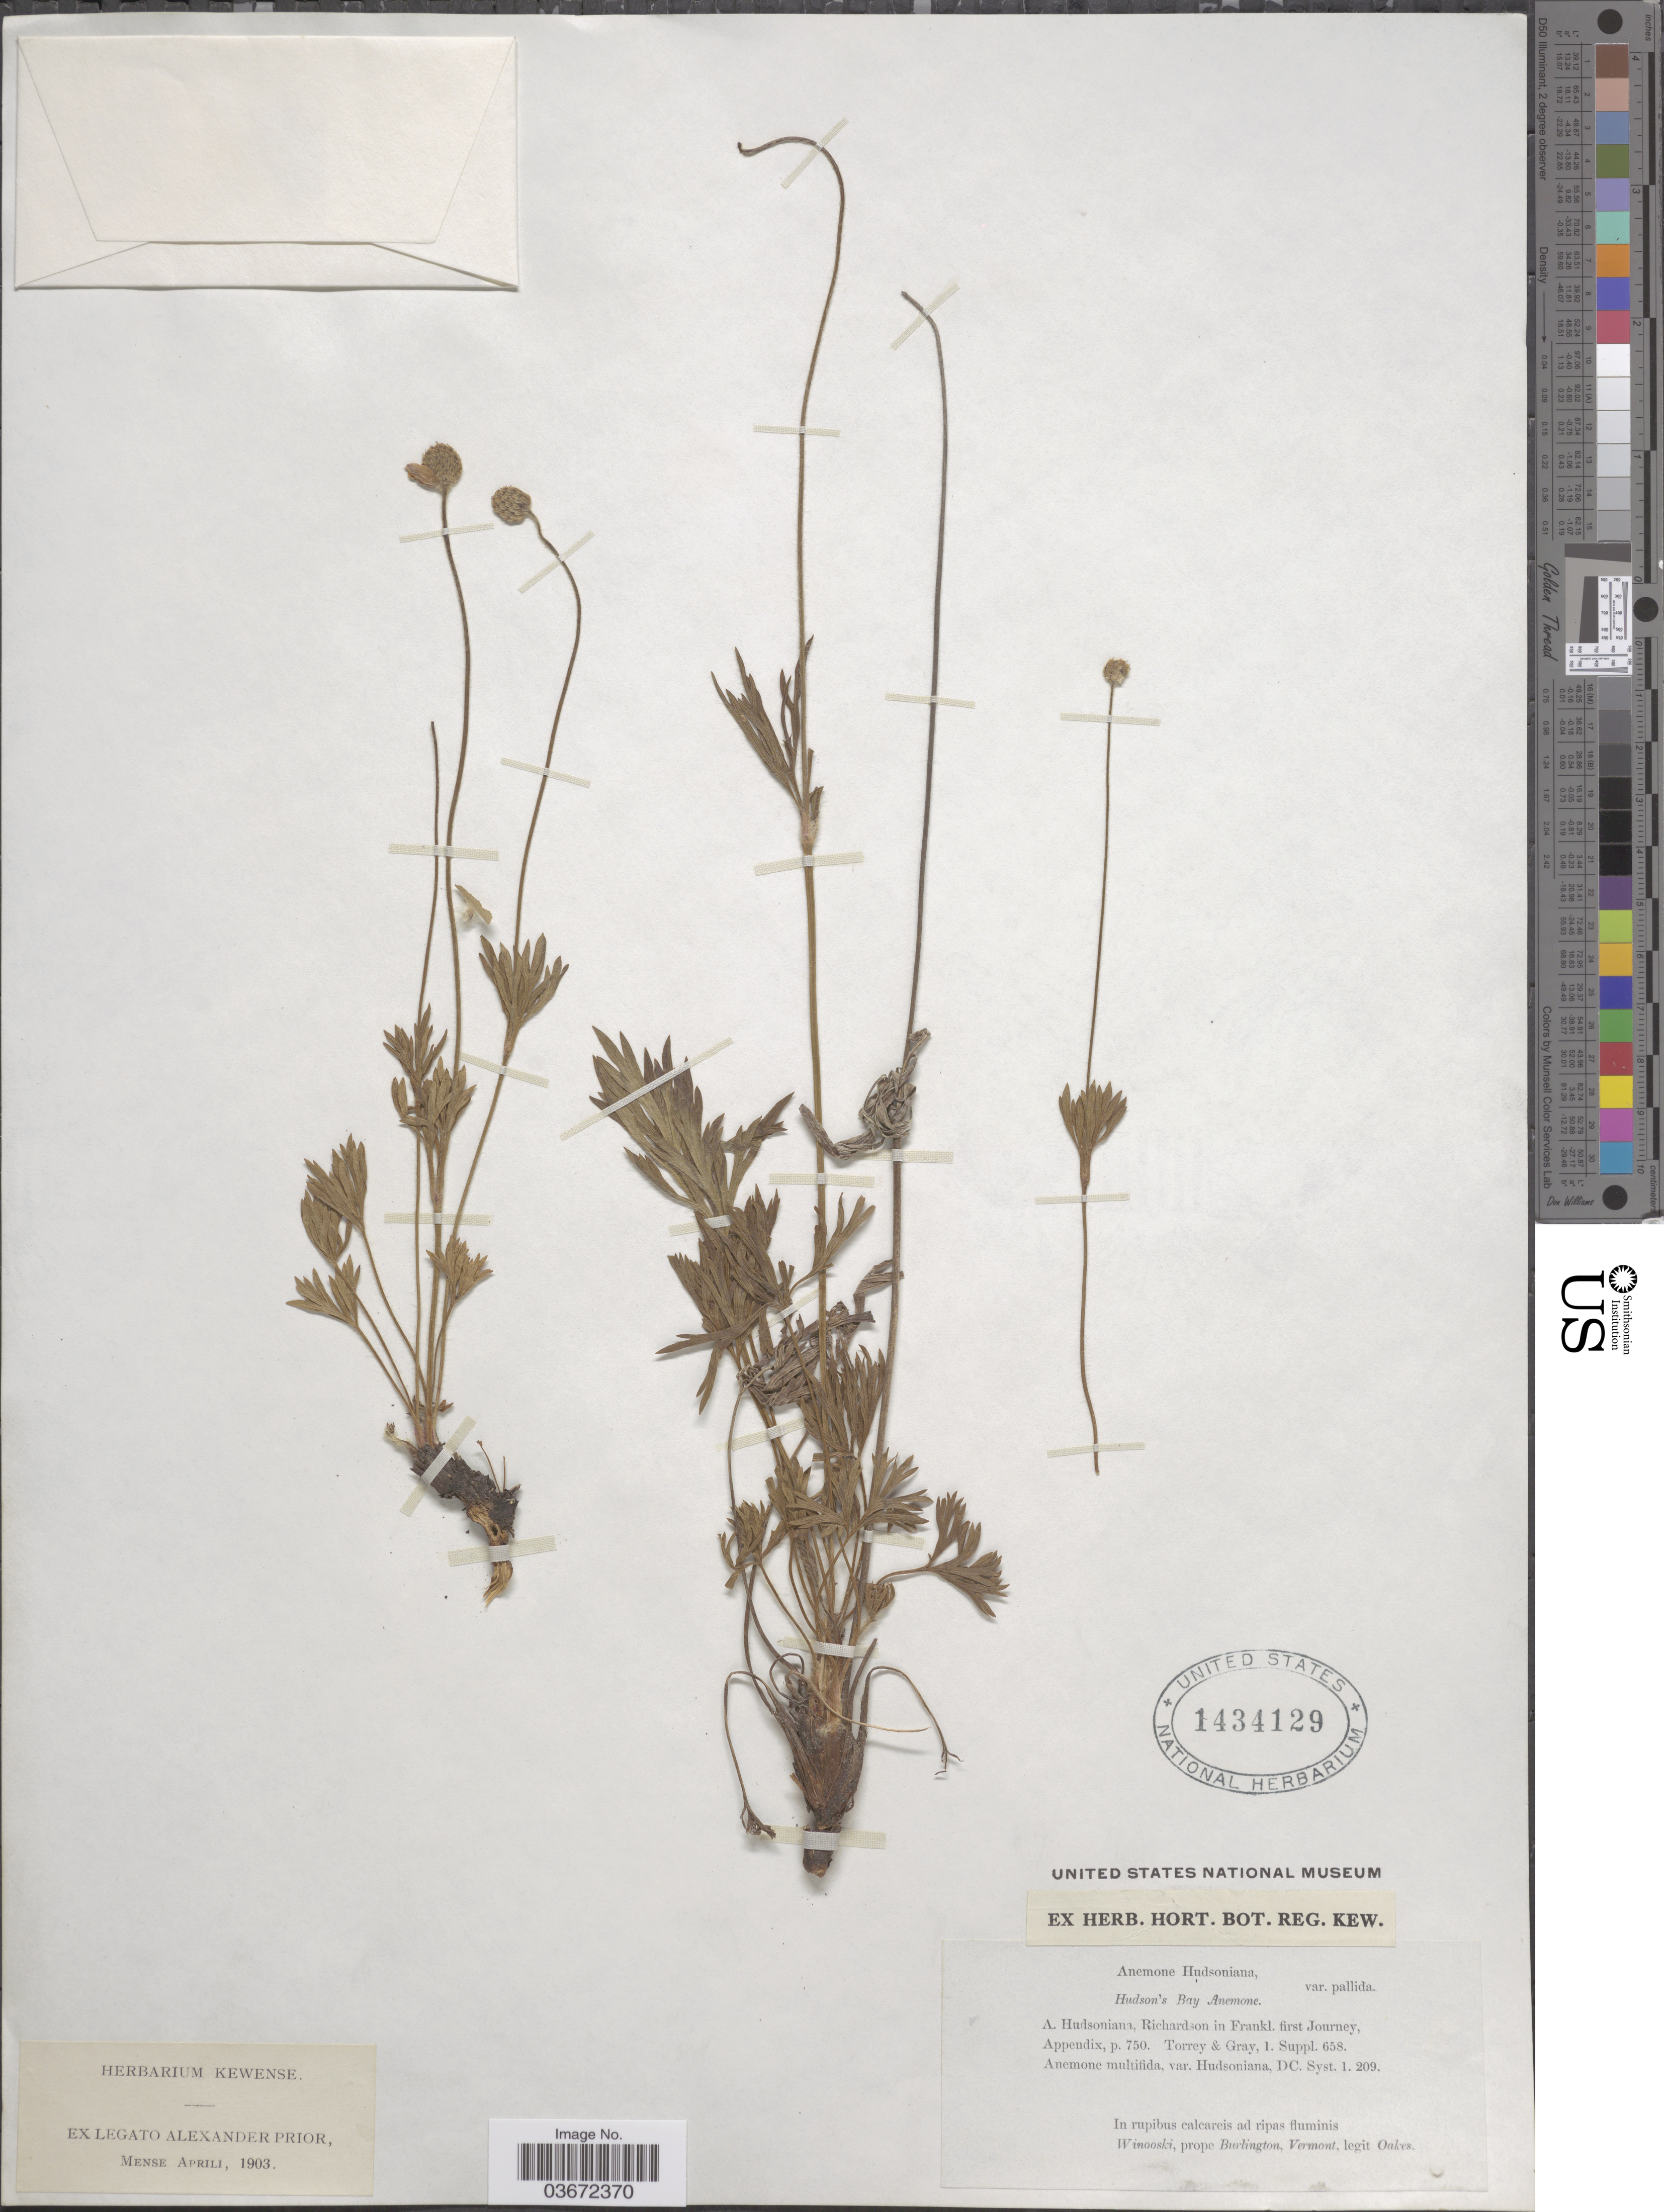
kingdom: Plantae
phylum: Tracheophyta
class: Magnoliopsida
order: Ranunculales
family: Ranunculaceae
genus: Anemone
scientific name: Anemone multifida var. hudsoniana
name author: DC.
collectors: -. Oakes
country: United States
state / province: Vermont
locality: In rupibus calcareis ad ripas fluminis Winooski, prope Burlington.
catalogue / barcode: US 1434129